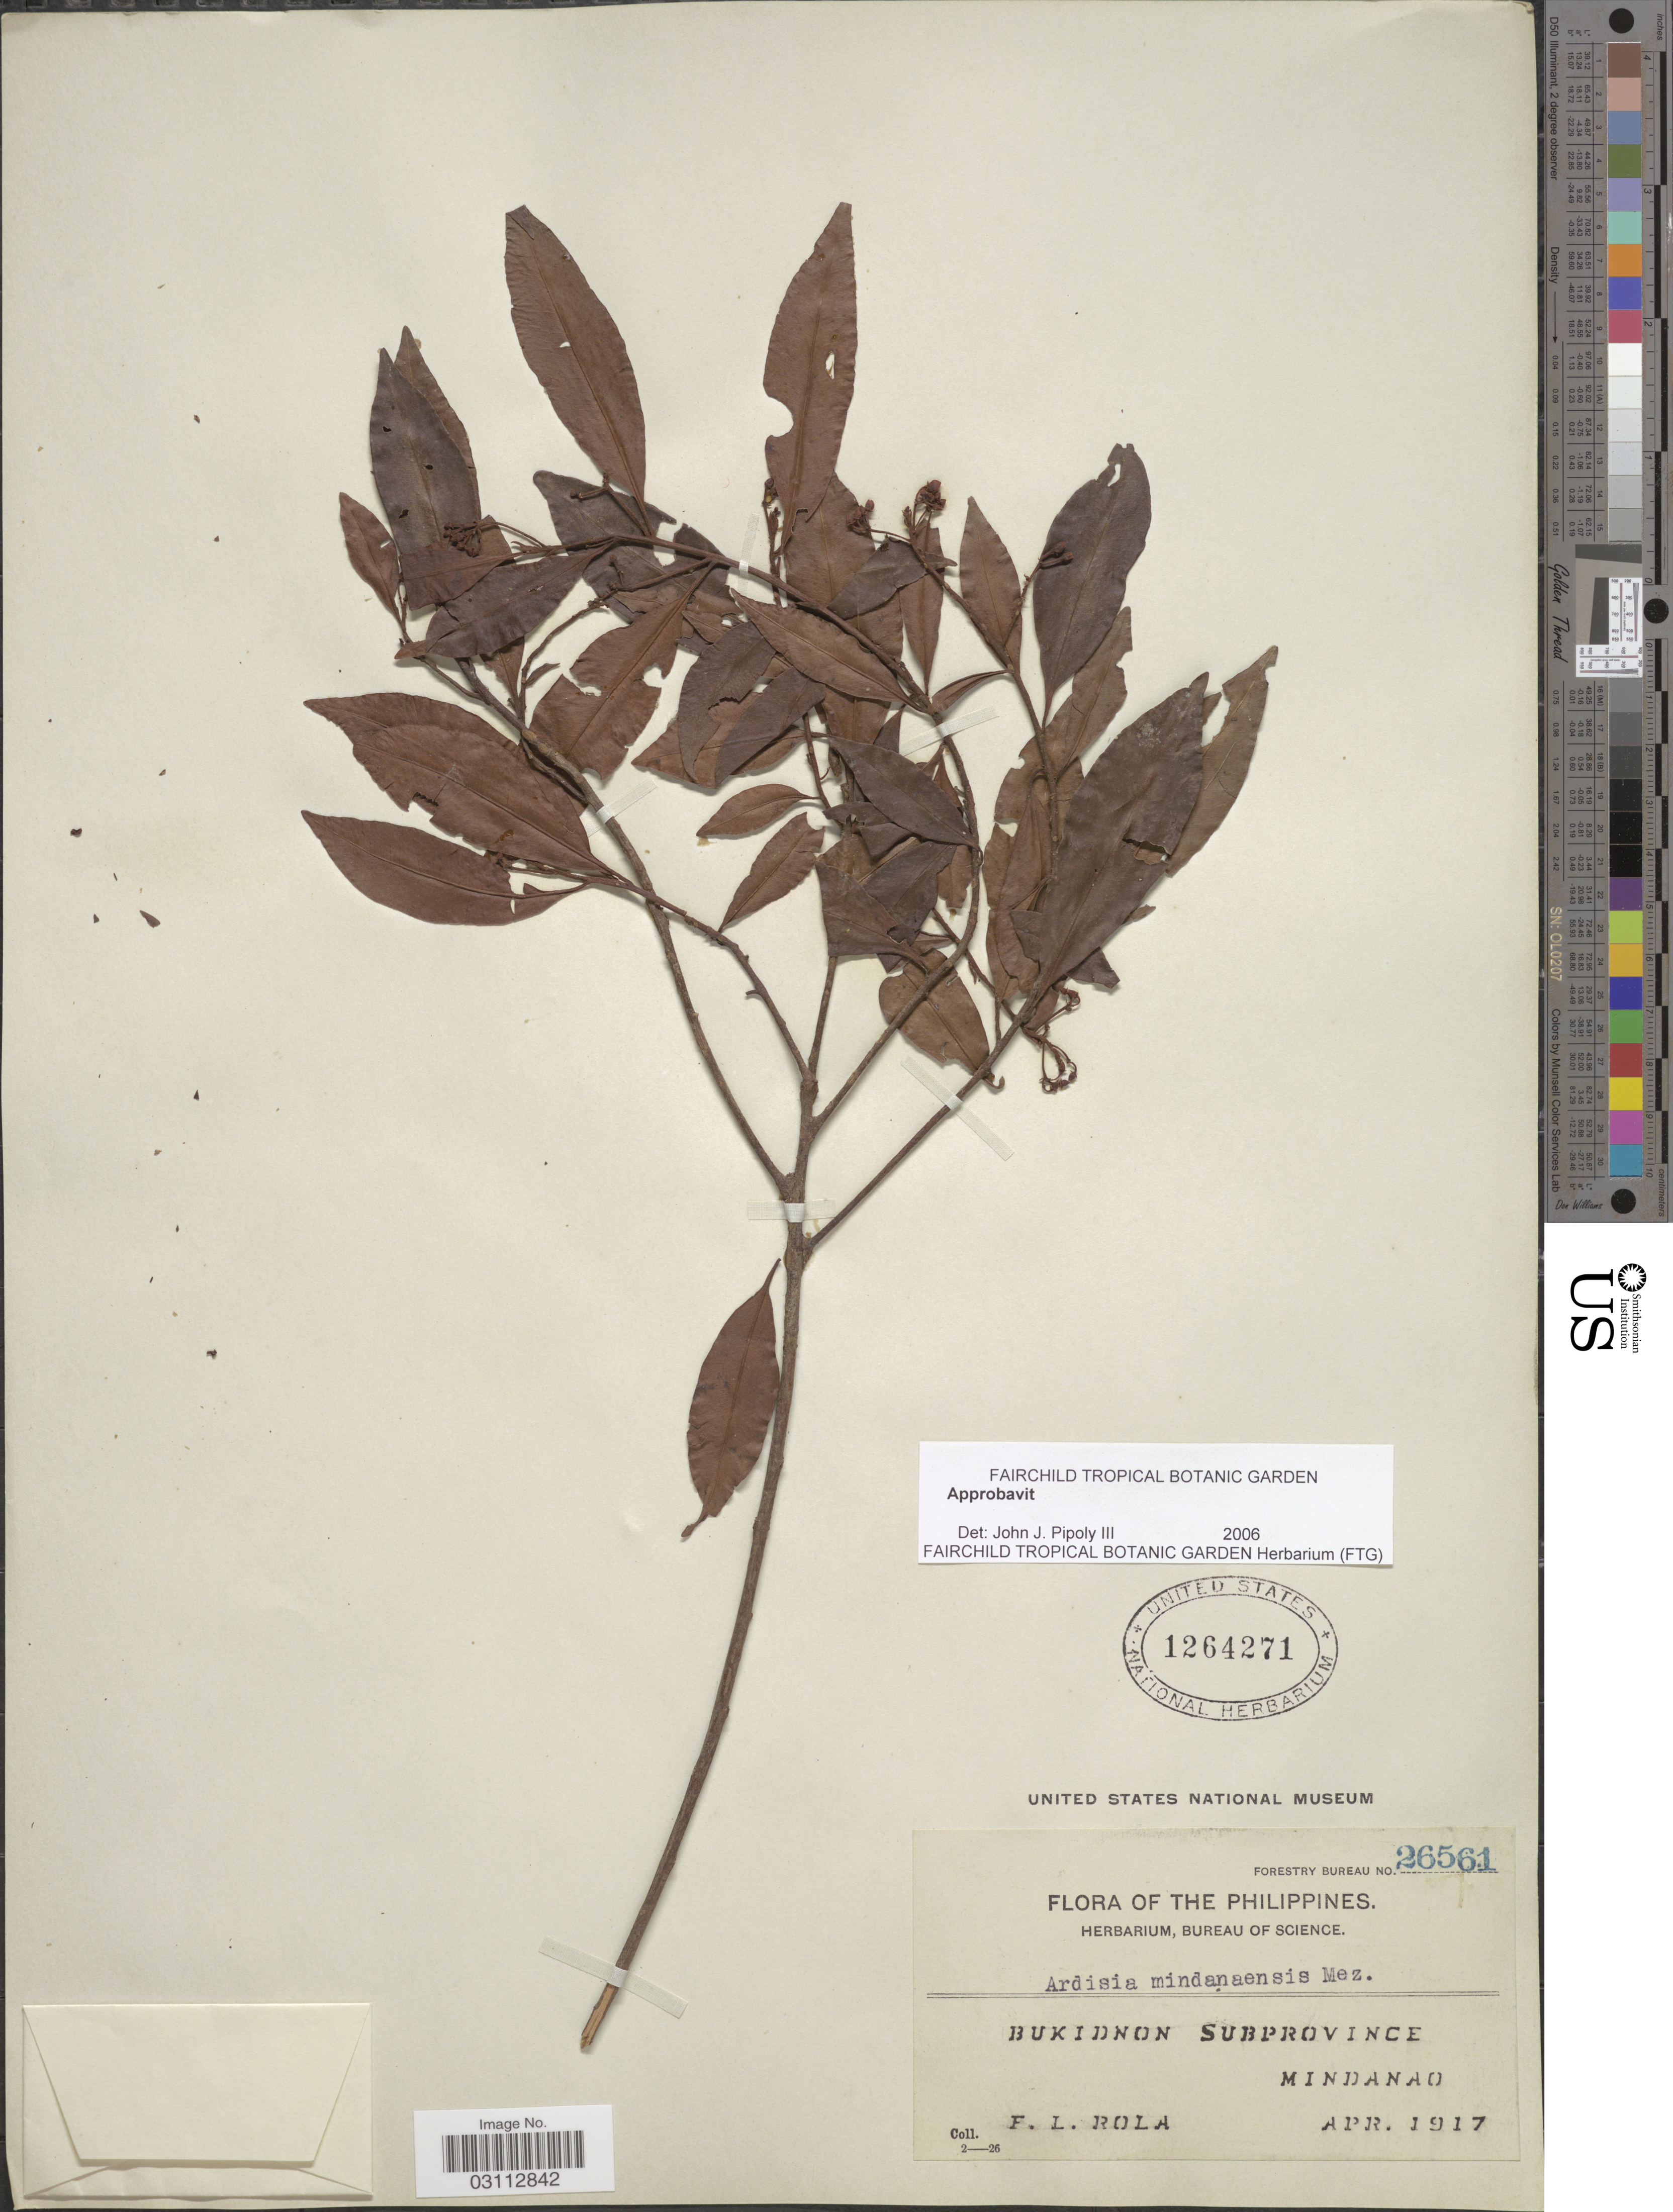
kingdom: Plantae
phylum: Tracheophyta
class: Magnoliopsida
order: Ericales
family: Primulaceae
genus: Ardisia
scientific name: Ardisia mindanaensis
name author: Mez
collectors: F. Rola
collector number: Forestry Bureau 26561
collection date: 1917-04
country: Philippines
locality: Bukidnon Subprovince. Mindanao.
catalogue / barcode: US 1264271